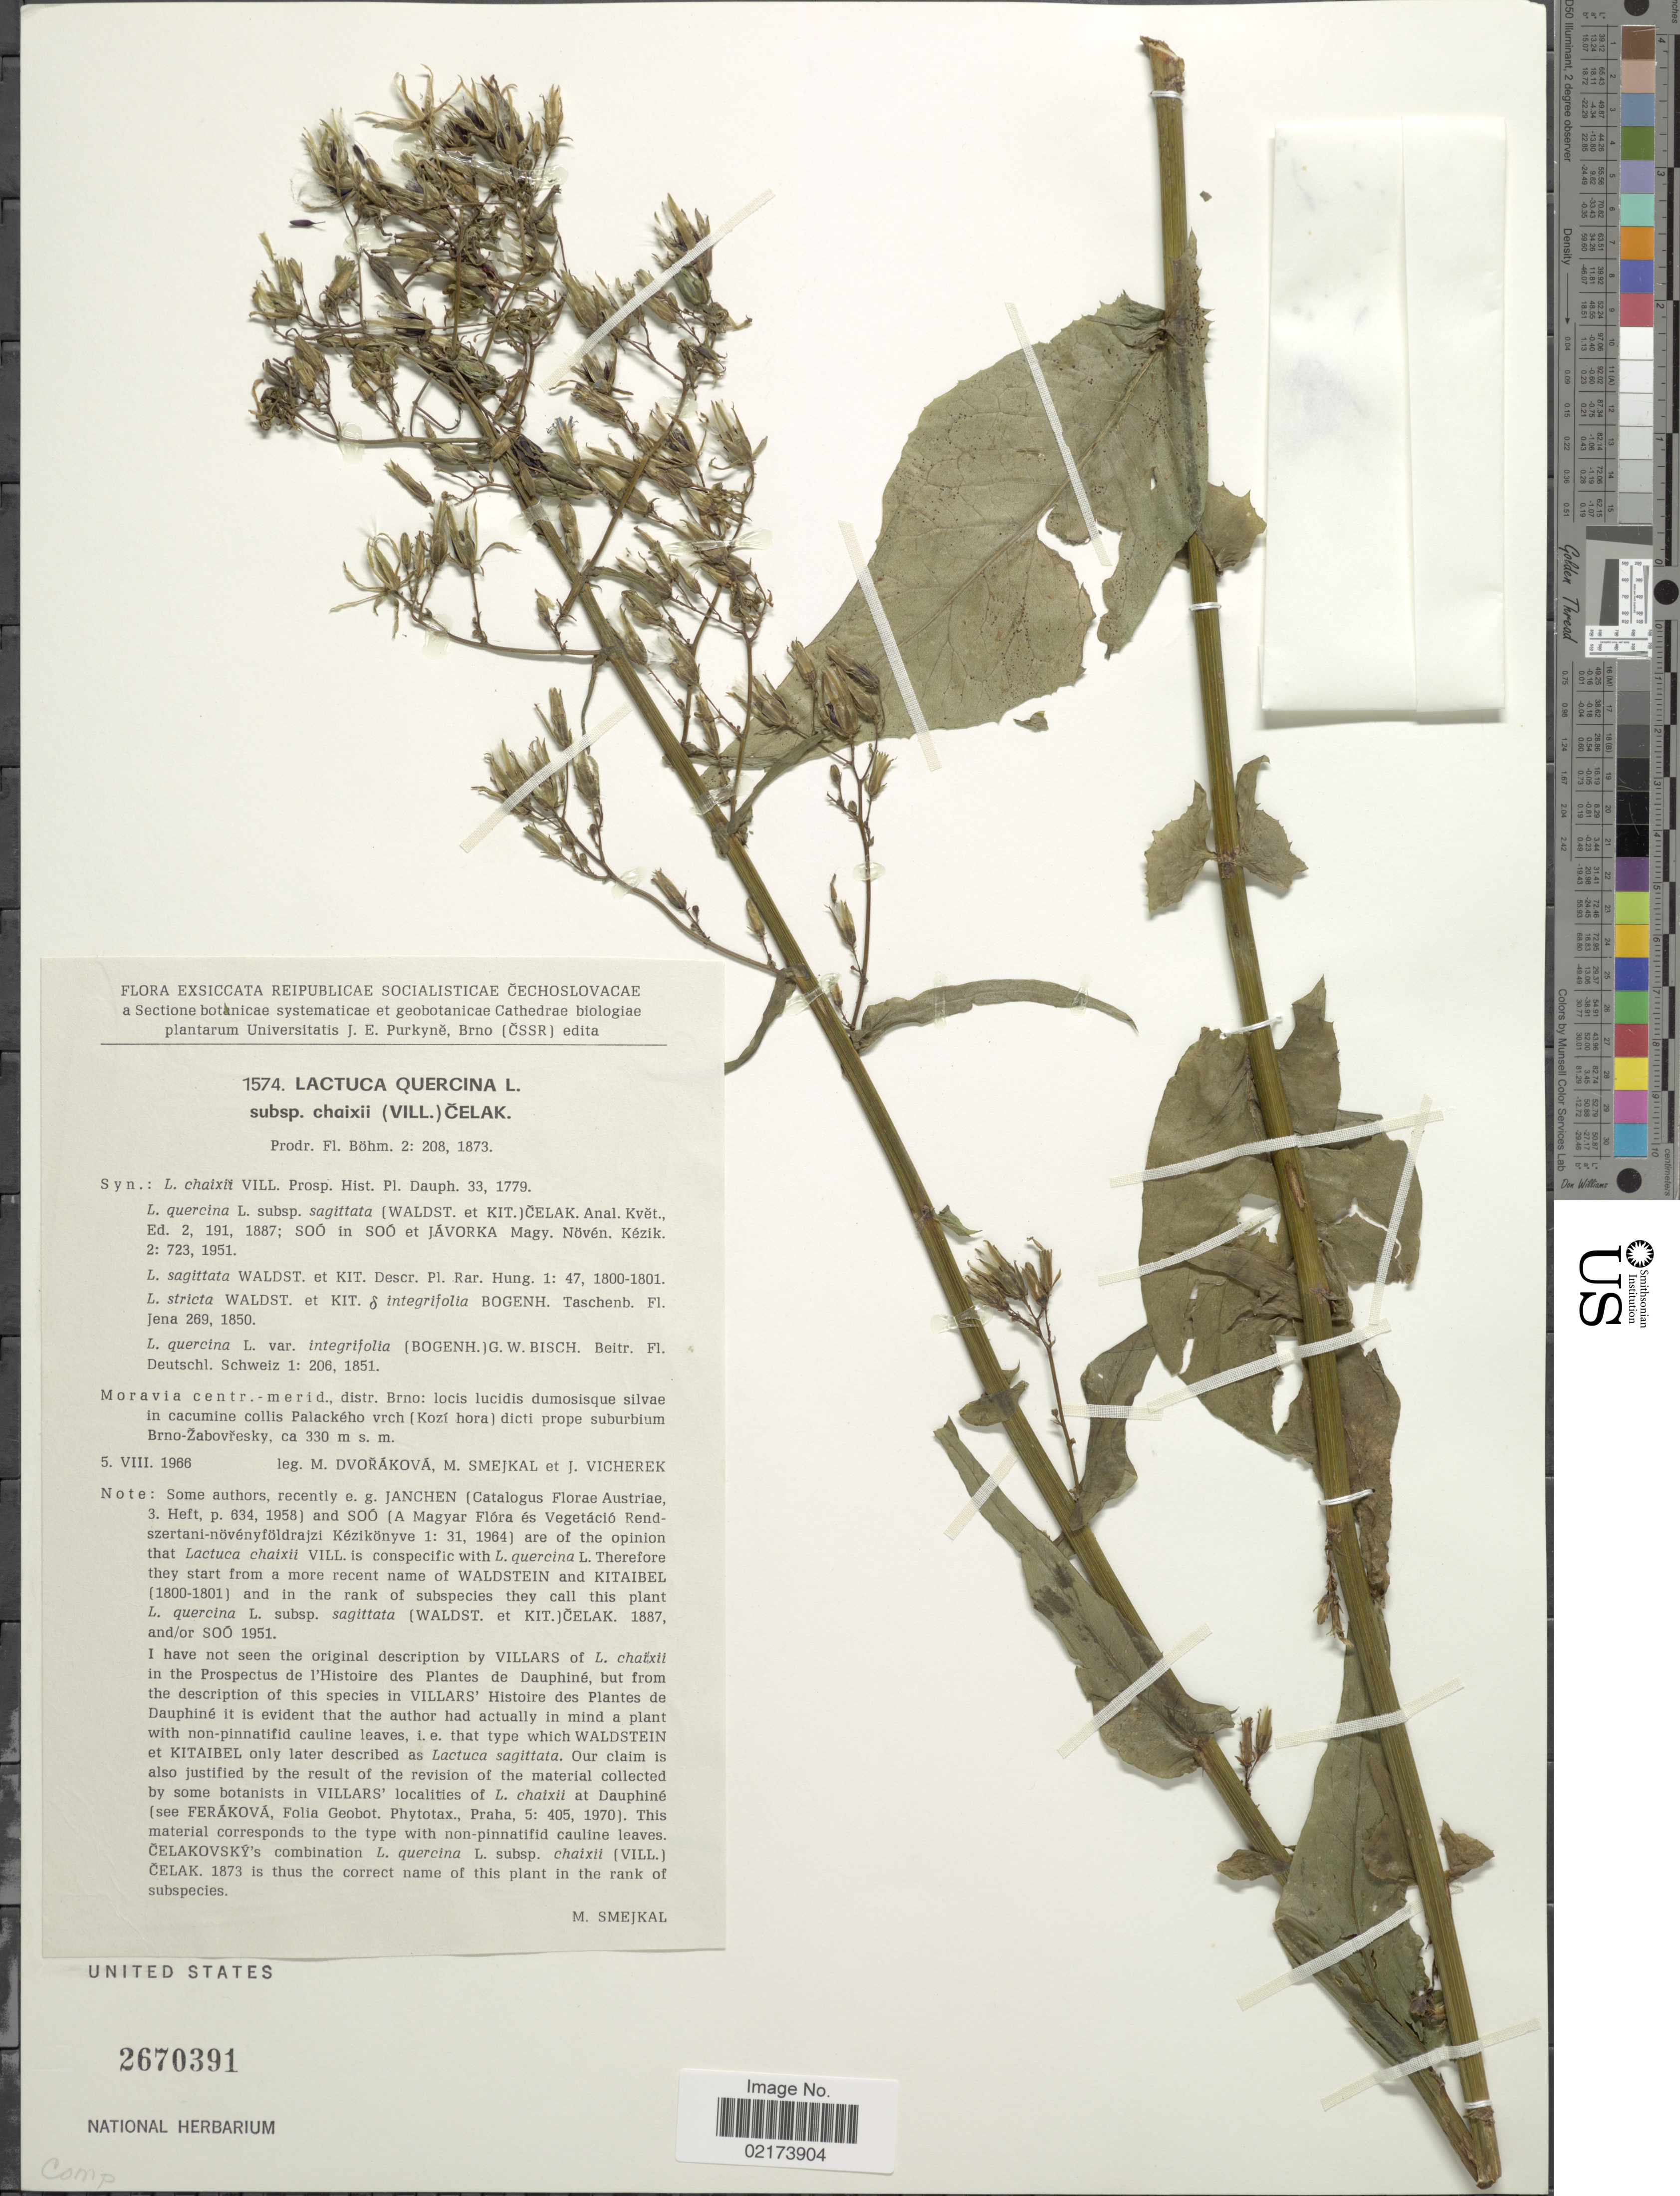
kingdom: Plantae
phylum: Tracheophyta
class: Magnoliopsida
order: Asterales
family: Asteraceae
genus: Lactuca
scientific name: Lactuca quercina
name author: L.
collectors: M. Dvorakova, Smejkal, M. & Vicherek, J.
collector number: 1574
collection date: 1966-08-05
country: Czechia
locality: Reipublicae Socialisticae Cechoslovacae, Moravia centr., merid., distr. Brno, collis Palackeho vrch (Kozi hora) dicti prope suburbium Brno-Zabovresky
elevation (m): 330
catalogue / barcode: US 2670391